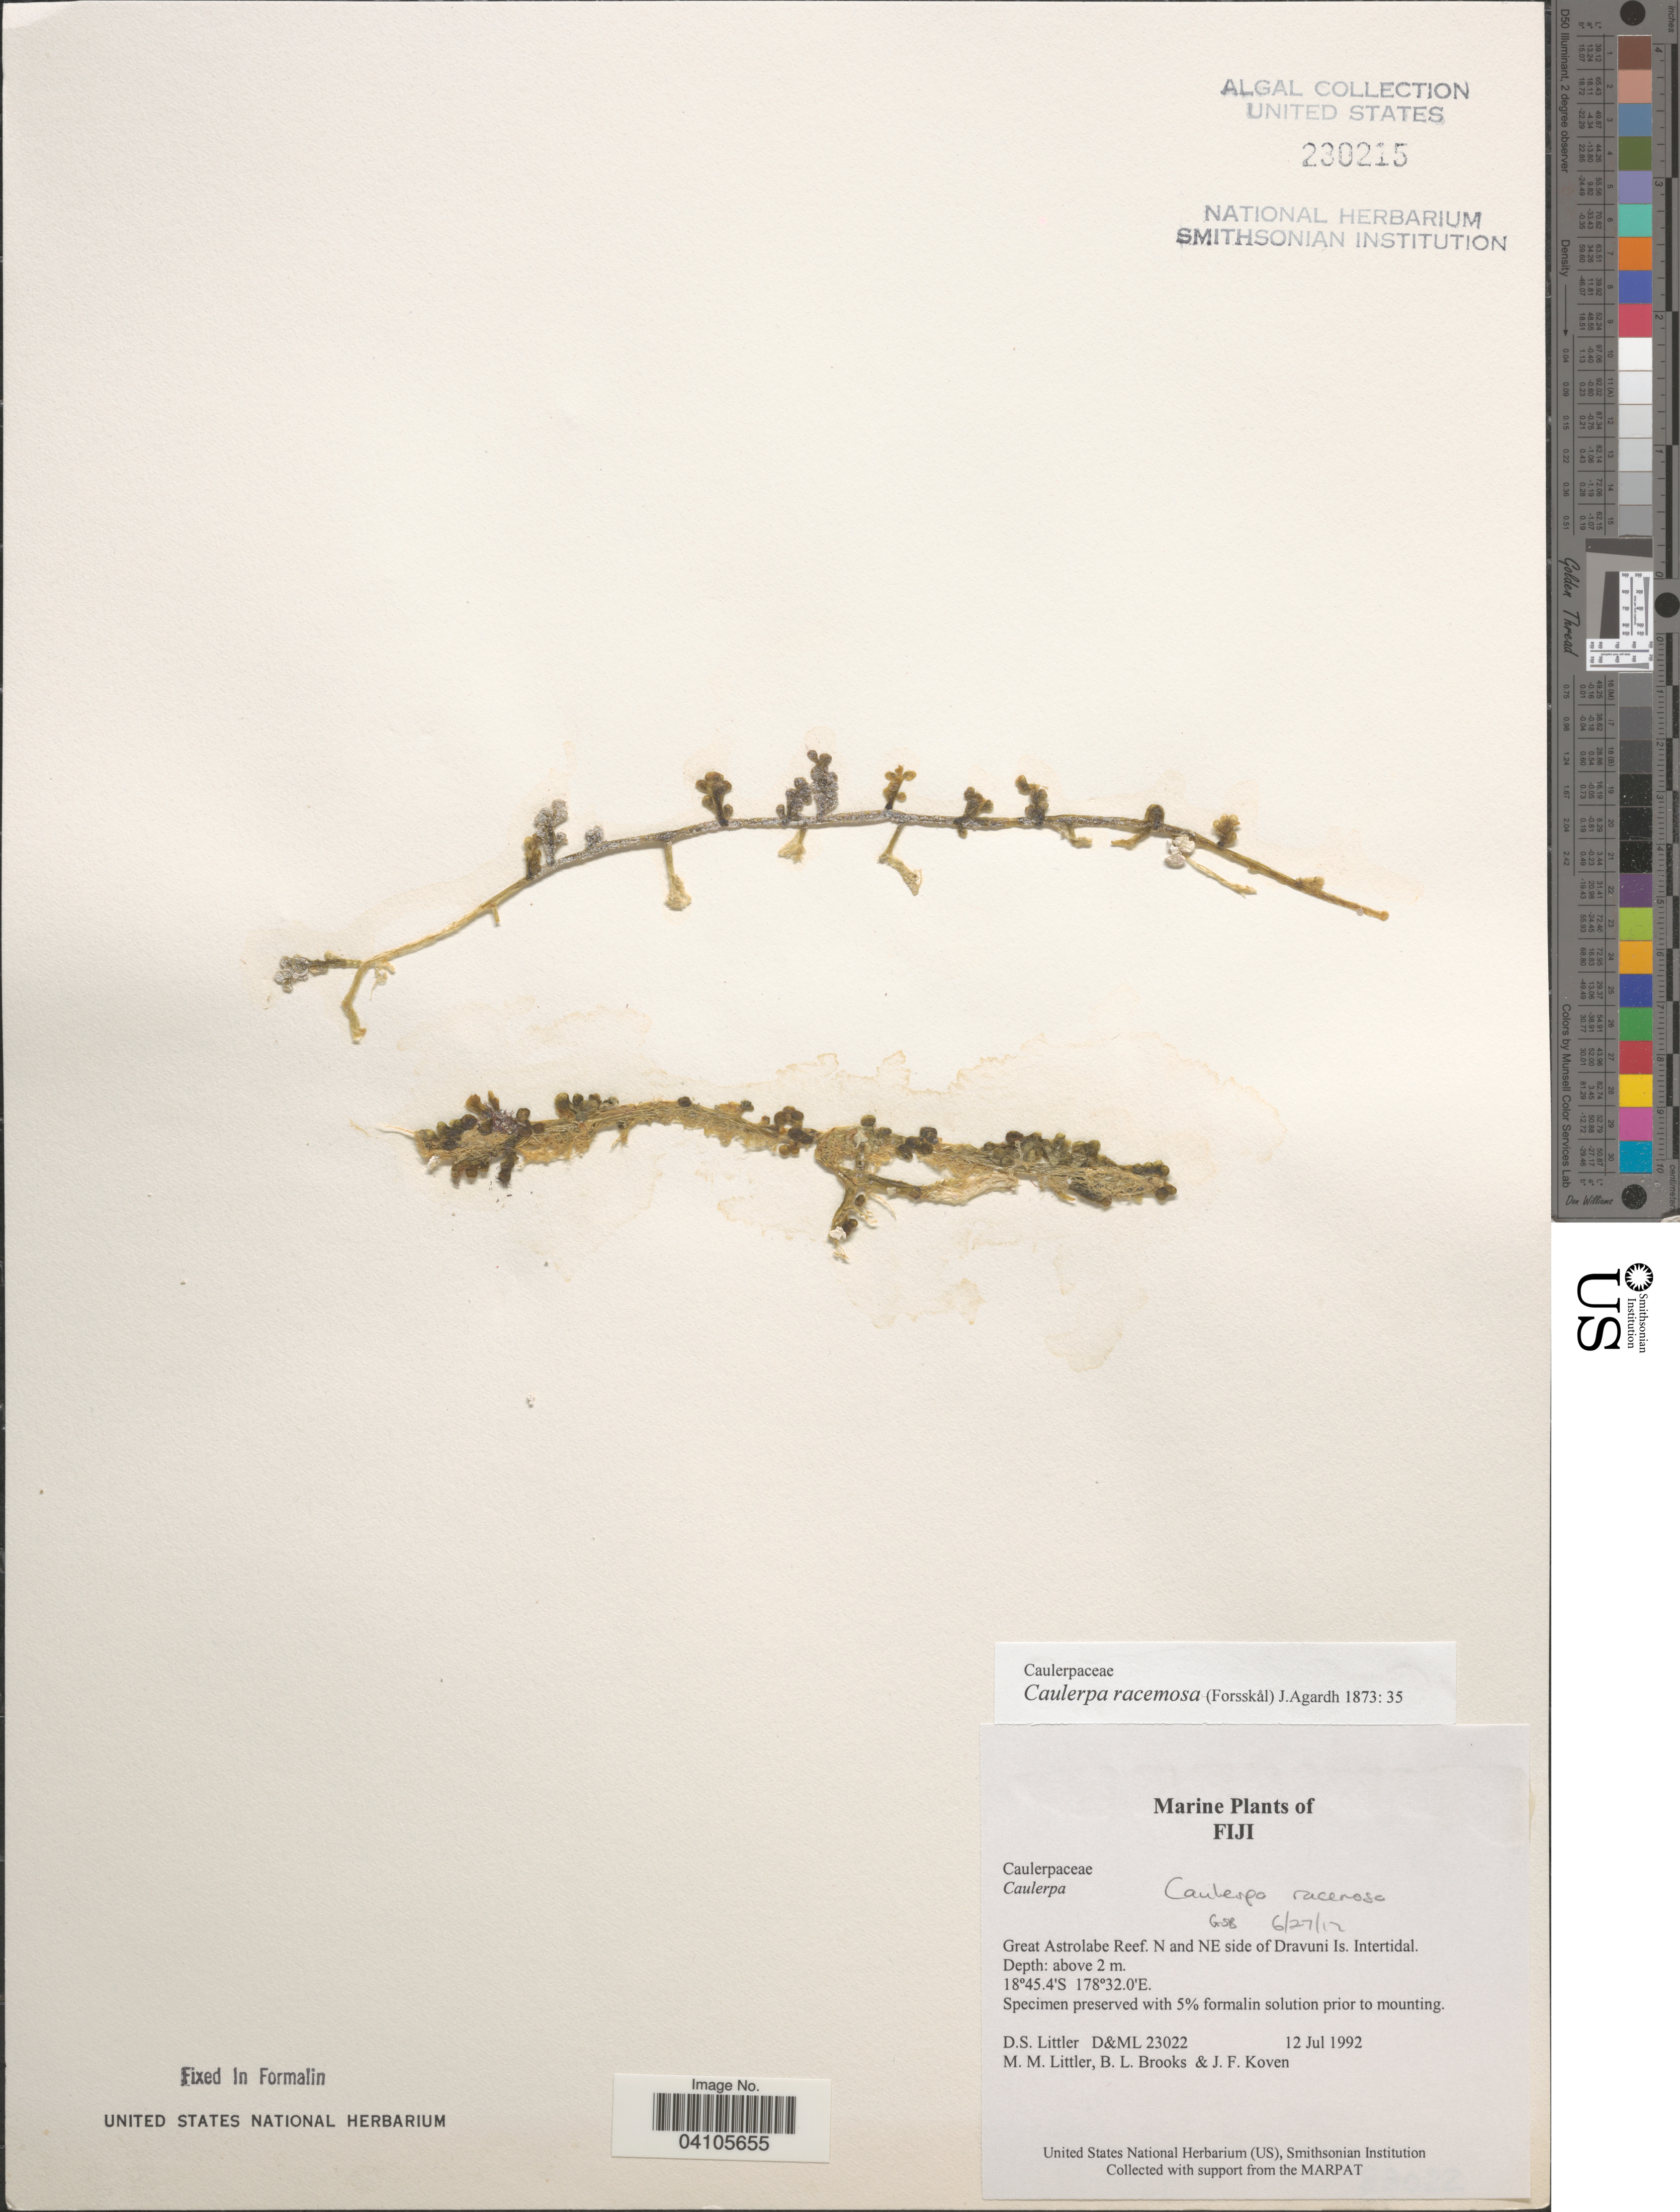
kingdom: Plantae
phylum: Chlorophyta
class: Ulvophyceae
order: Bryopsidales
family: Caulerpaceae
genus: Caulerpa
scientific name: Caulerpa racemosa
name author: (Forssk.) J. Agardh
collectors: D. S. Littler, B. Brooks & J. Koven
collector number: D&ML 23022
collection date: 1992-07-12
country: Fiji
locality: Great Astrolabe Reef. N and NE side of Dravuni Is. Intertidal.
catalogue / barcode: US 230215